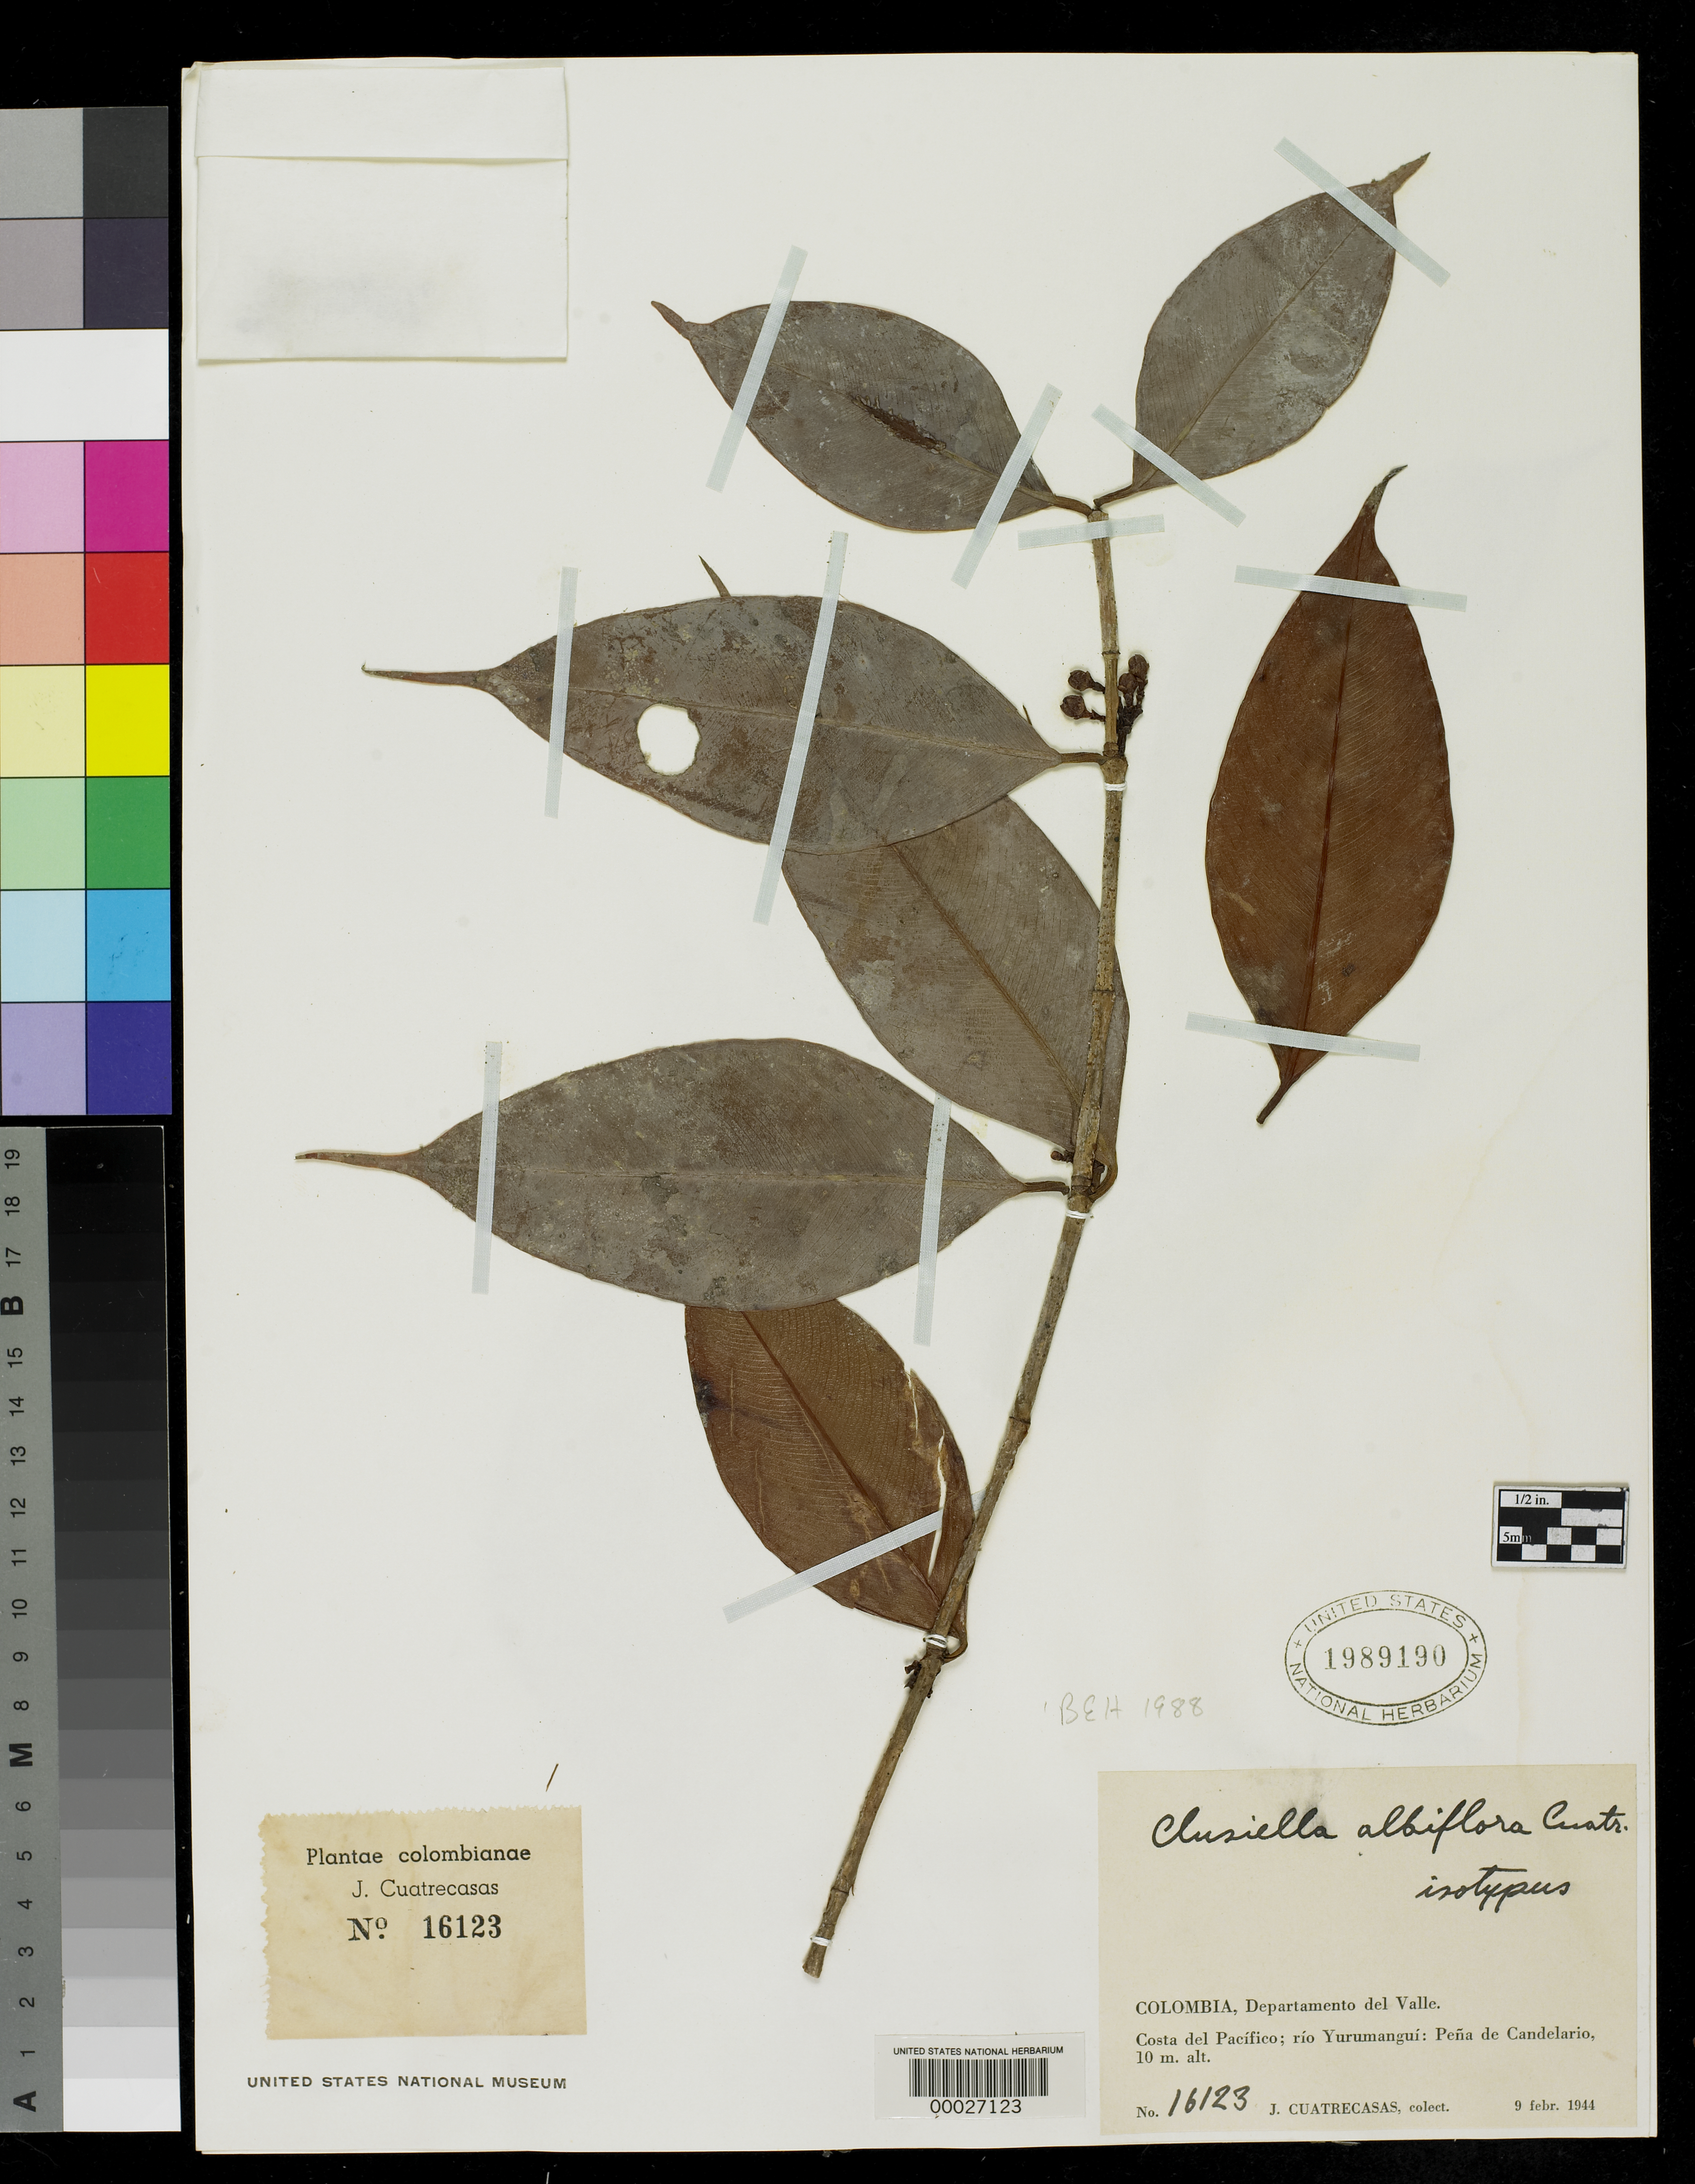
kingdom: Plantae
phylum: Tracheophyta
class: Magnoliopsida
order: Malpighiales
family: Calophyllaceae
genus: Clusiella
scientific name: Clusiella albiflora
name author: Cuatrec.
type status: Isotype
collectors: J. Cuatrecasas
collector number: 16123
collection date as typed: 09 Feb 1944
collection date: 1944-02-09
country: Colombia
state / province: Valle del Cauca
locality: Costa del Pacifico, Rio Yurumangui, Pena de Candelario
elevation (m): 10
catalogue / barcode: US 1989190